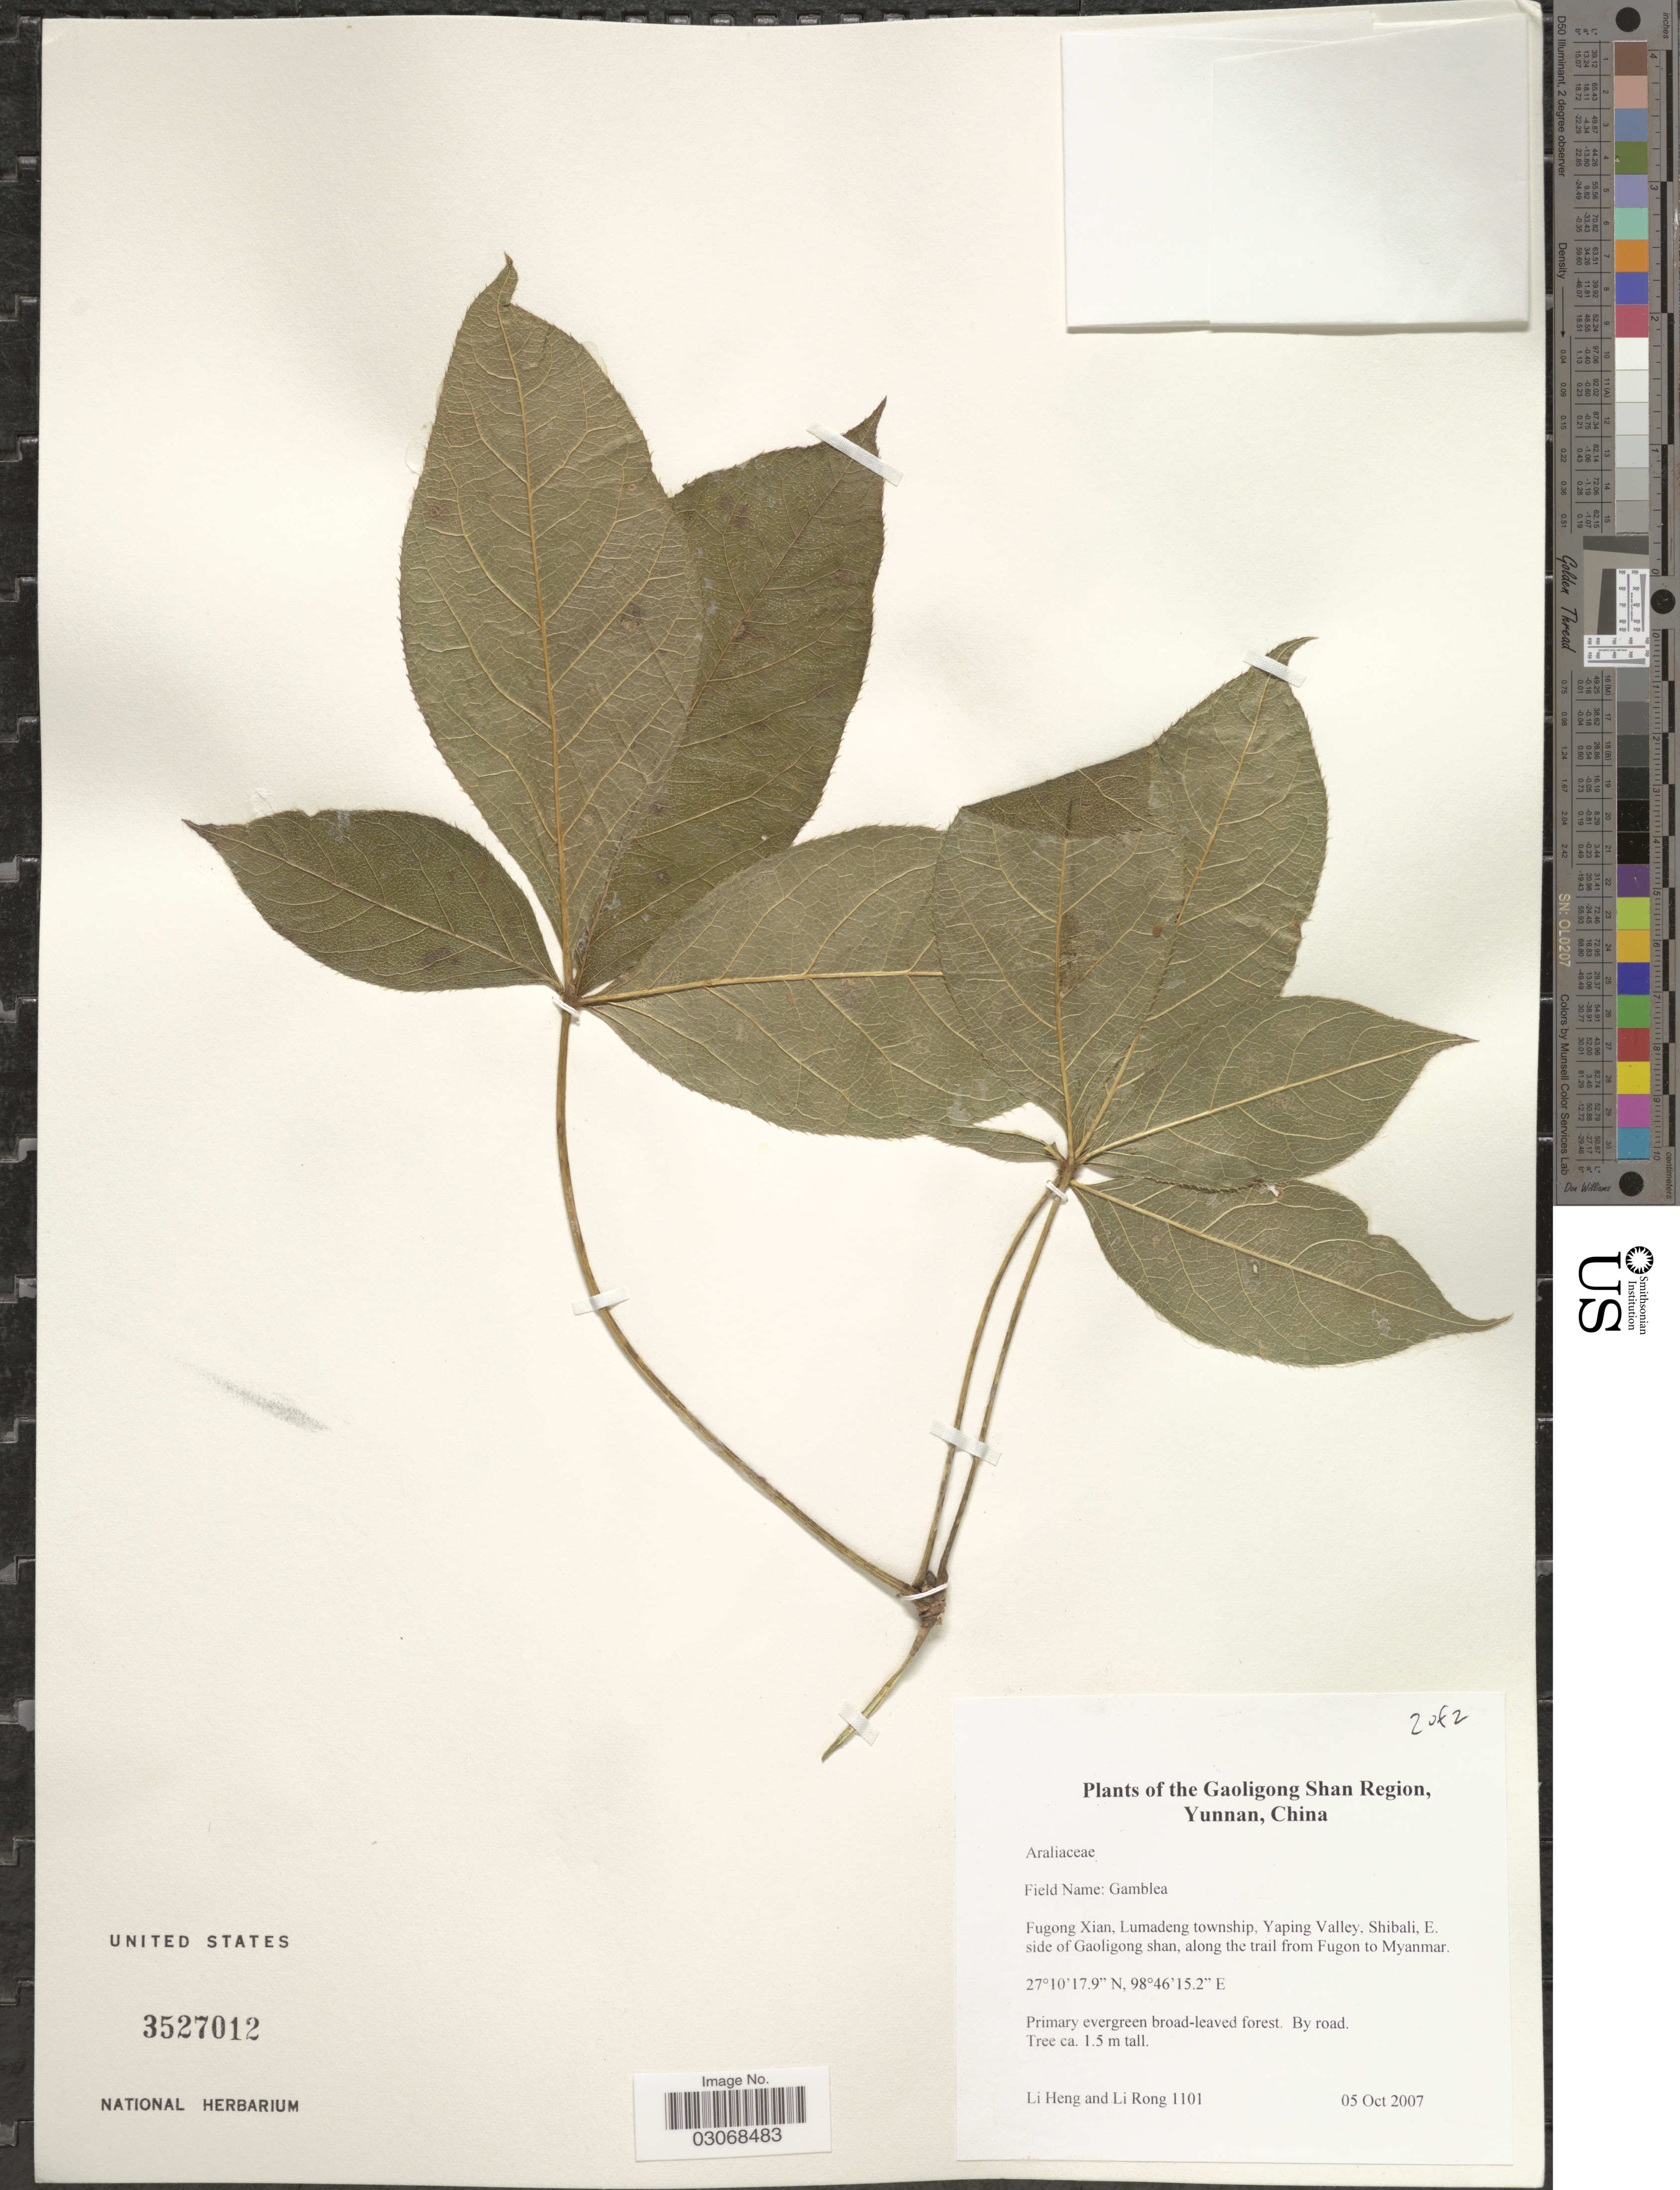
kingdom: Plantae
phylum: Tracheophyta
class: Magnoliopsida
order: Apiales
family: Araliaceae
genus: Gamblea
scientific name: Gamblea sp.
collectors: H. Li & R. Li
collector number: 1101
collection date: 2007-10-05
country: China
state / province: Yunnan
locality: The Gaoligong Shan Region, Yunnan, Fugong Xian, Lumadeng township, Yaping Valley Shibali, E side of Gaoligong shan, along the trail from Fugong to Myanmar.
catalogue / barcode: US 3527012